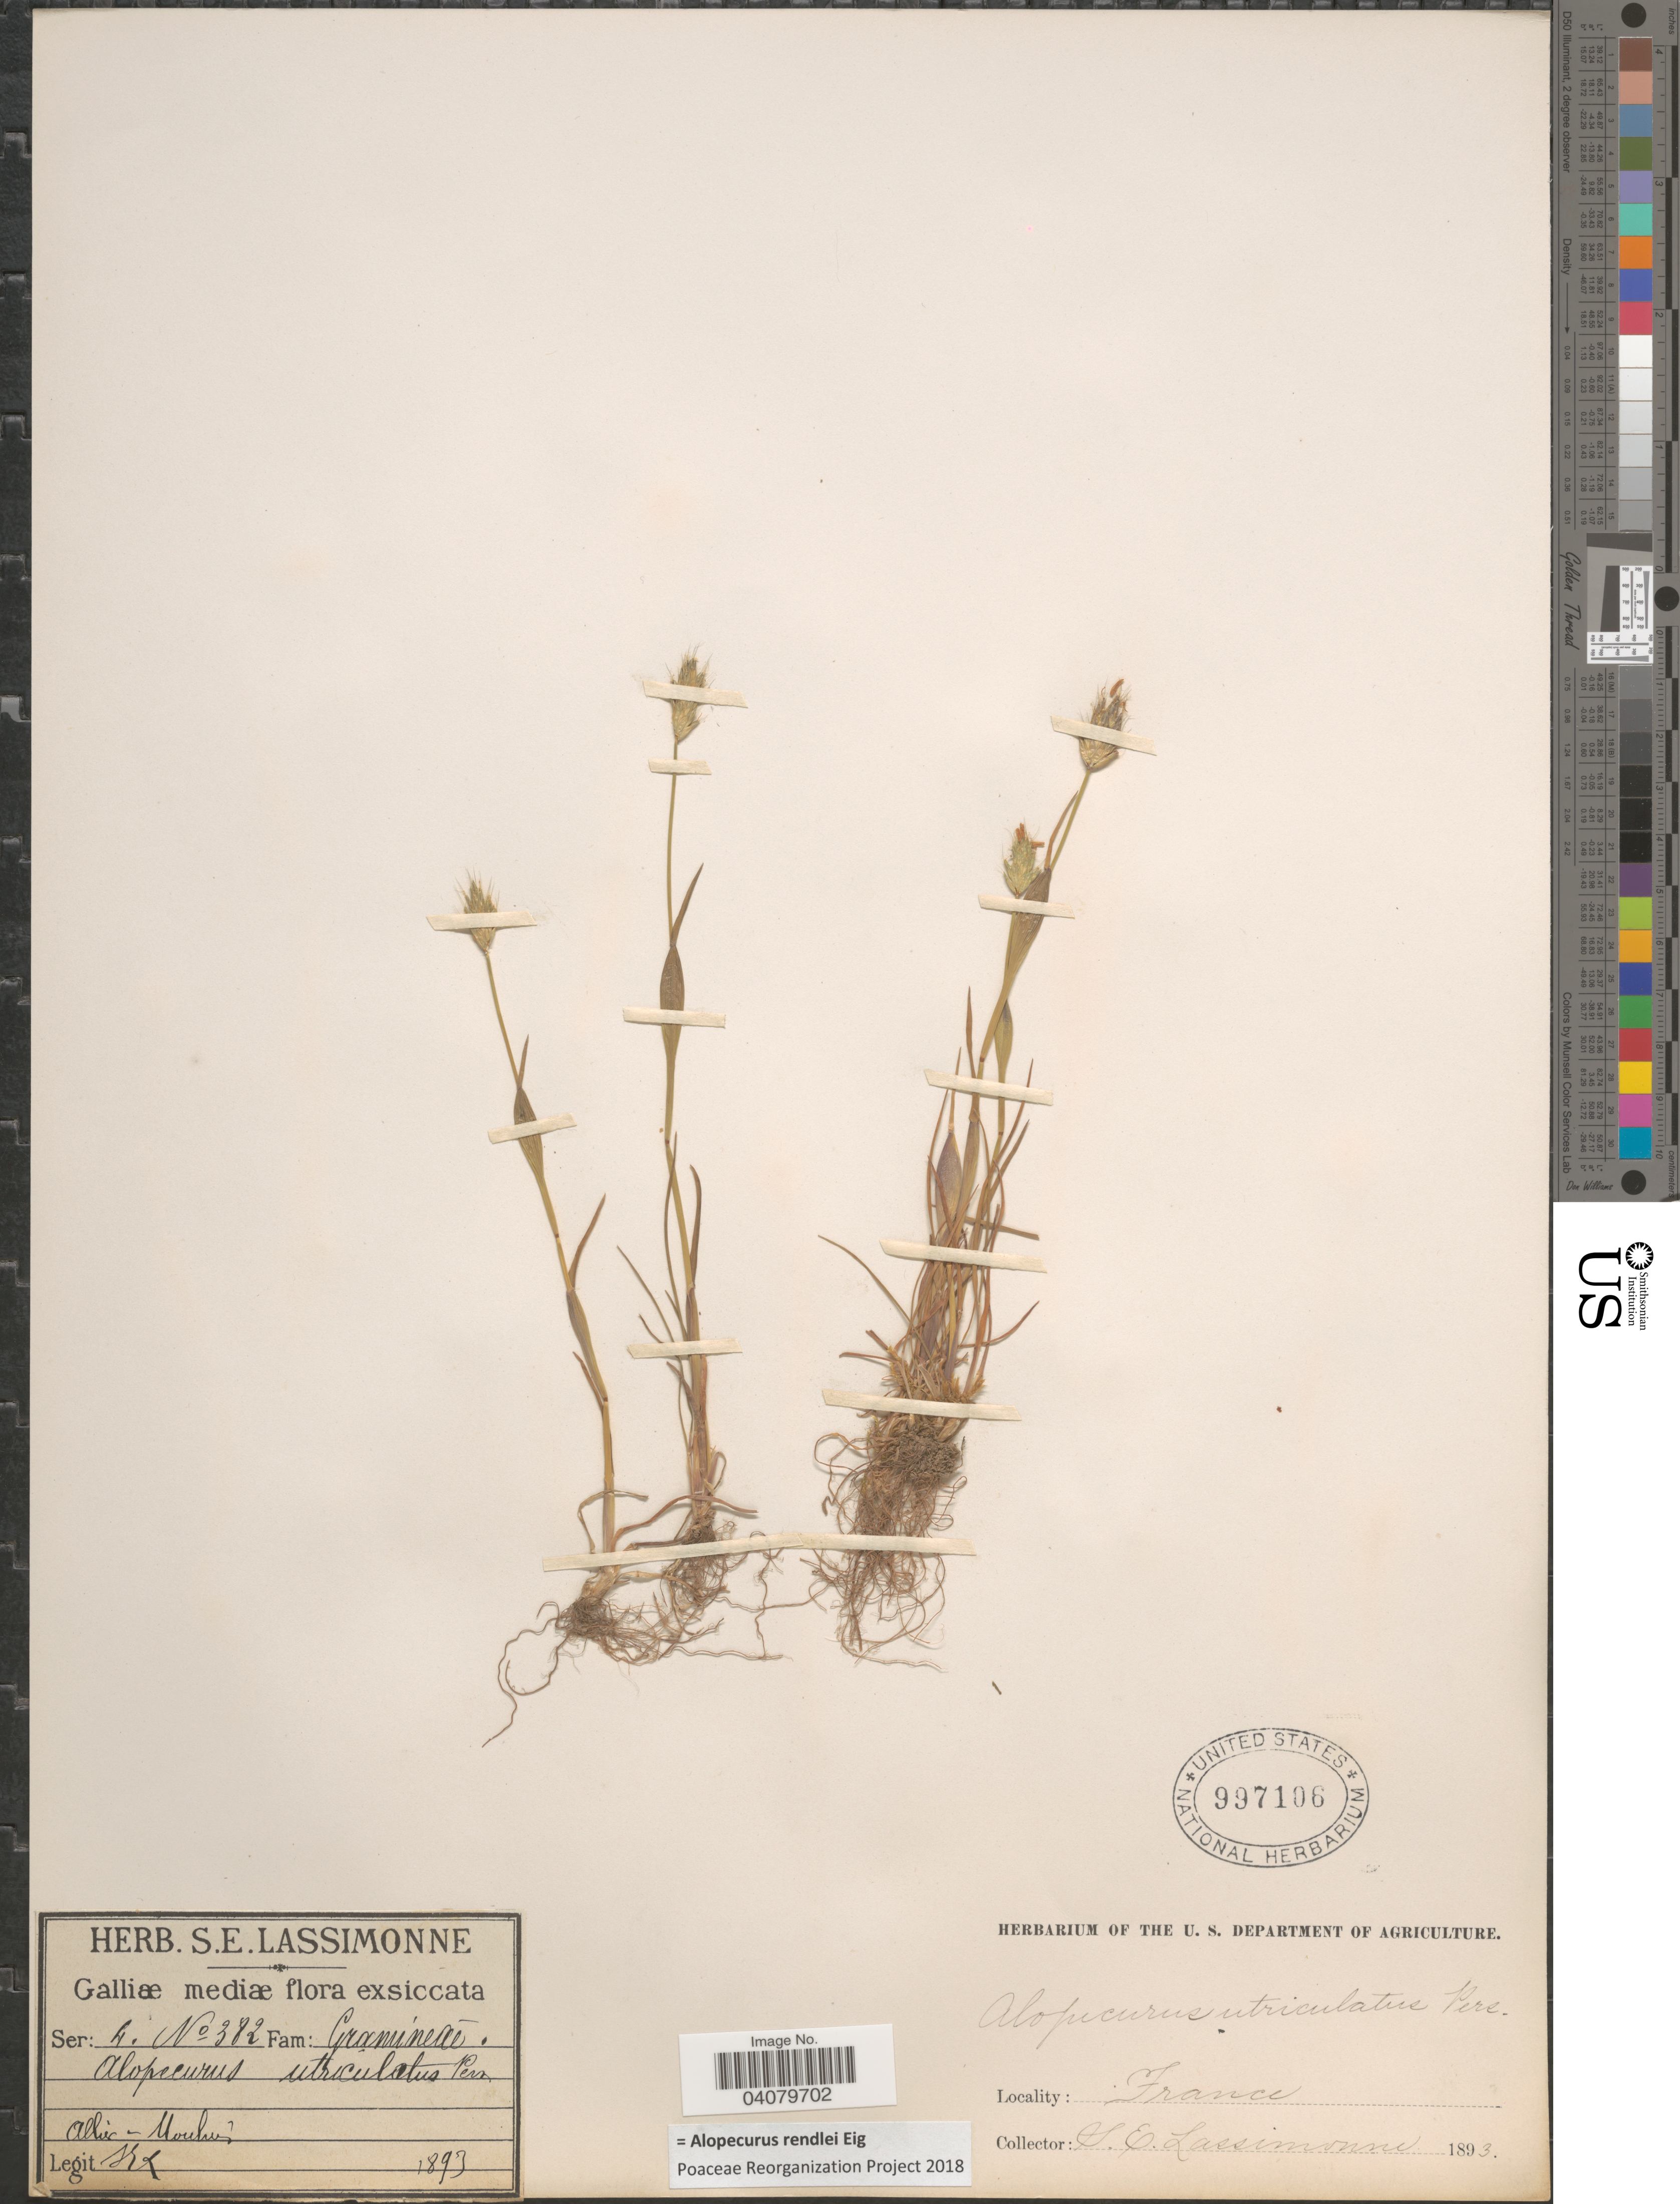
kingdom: Plantae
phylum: Tracheophyta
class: Liliopsida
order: Poales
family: Poaceae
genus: Alopecurus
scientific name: Alopecurus rendlei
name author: Eig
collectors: S. Lassimonne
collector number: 382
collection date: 1893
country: France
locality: Galliæ mediæ. Allier-Moulins.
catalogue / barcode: US 997106